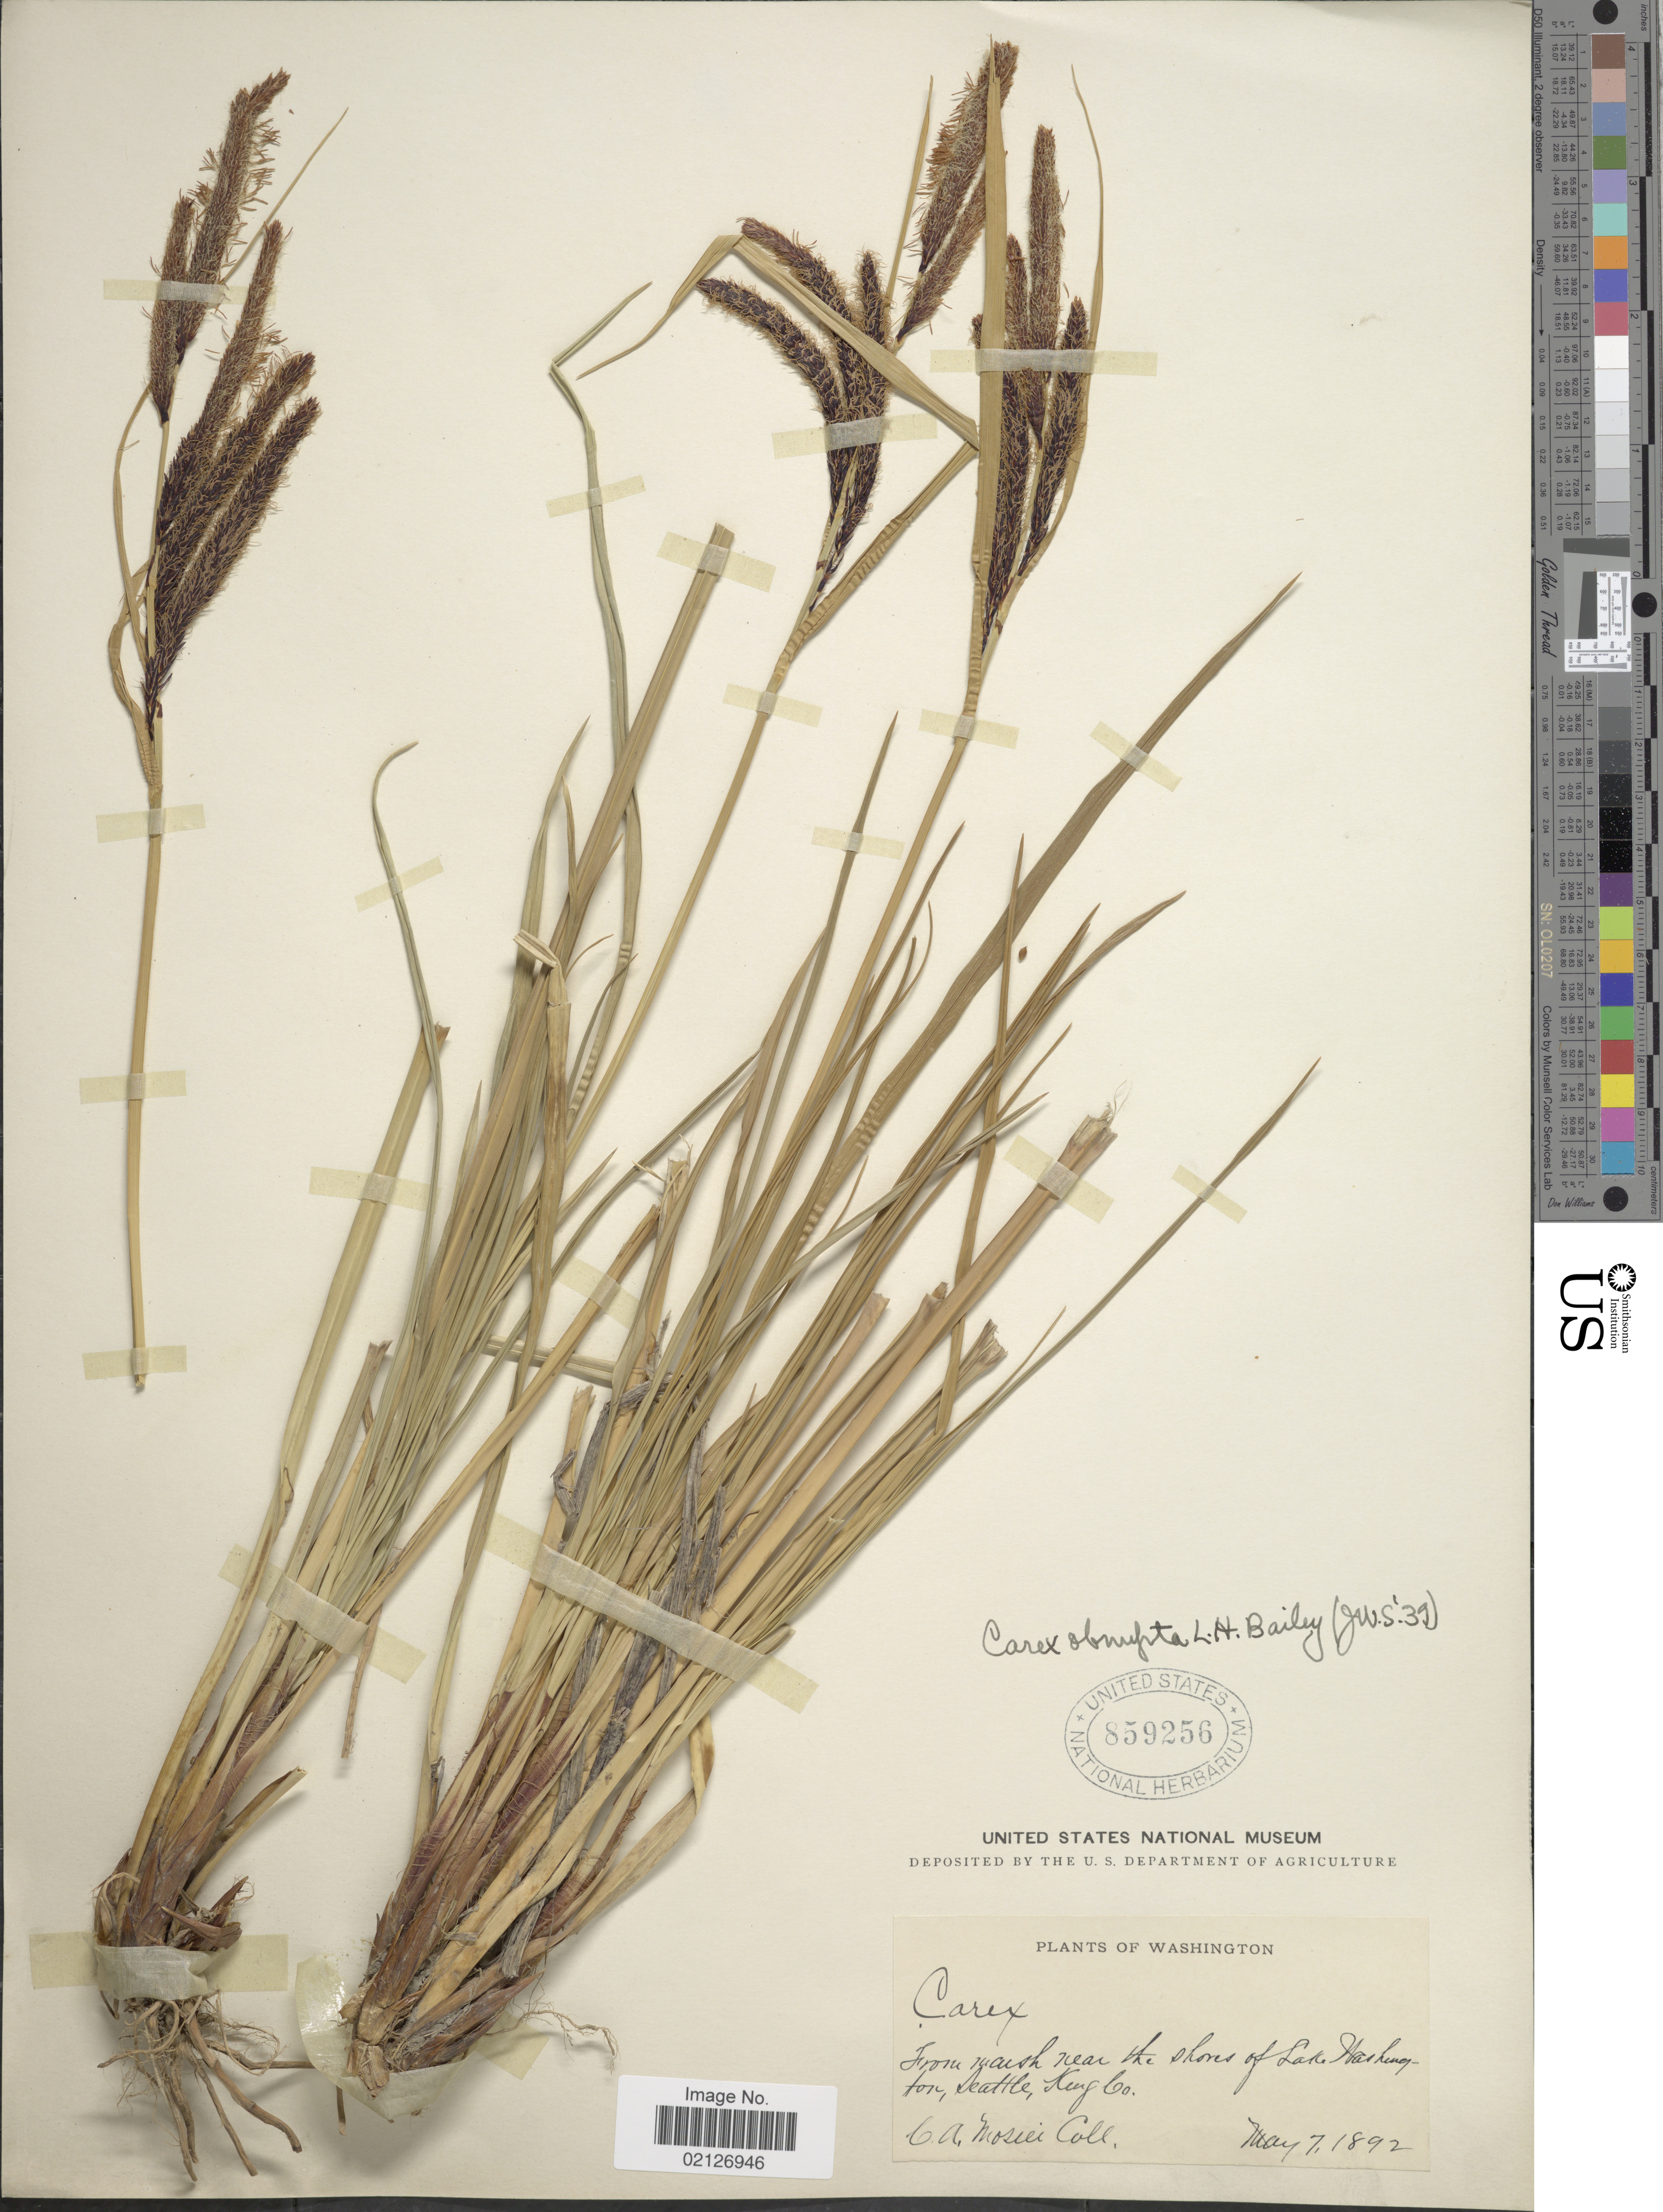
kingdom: Plantae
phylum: Tracheophyta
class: Liliopsida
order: Poales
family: Cyperaceae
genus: Carex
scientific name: Carex obnupta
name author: L.H. Bailey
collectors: C. A. Mosier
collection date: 1892-05-07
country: United States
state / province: Washington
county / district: King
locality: From marsh near the shores of Lake Washington, Seattle, Keng Co.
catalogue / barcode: US 859256